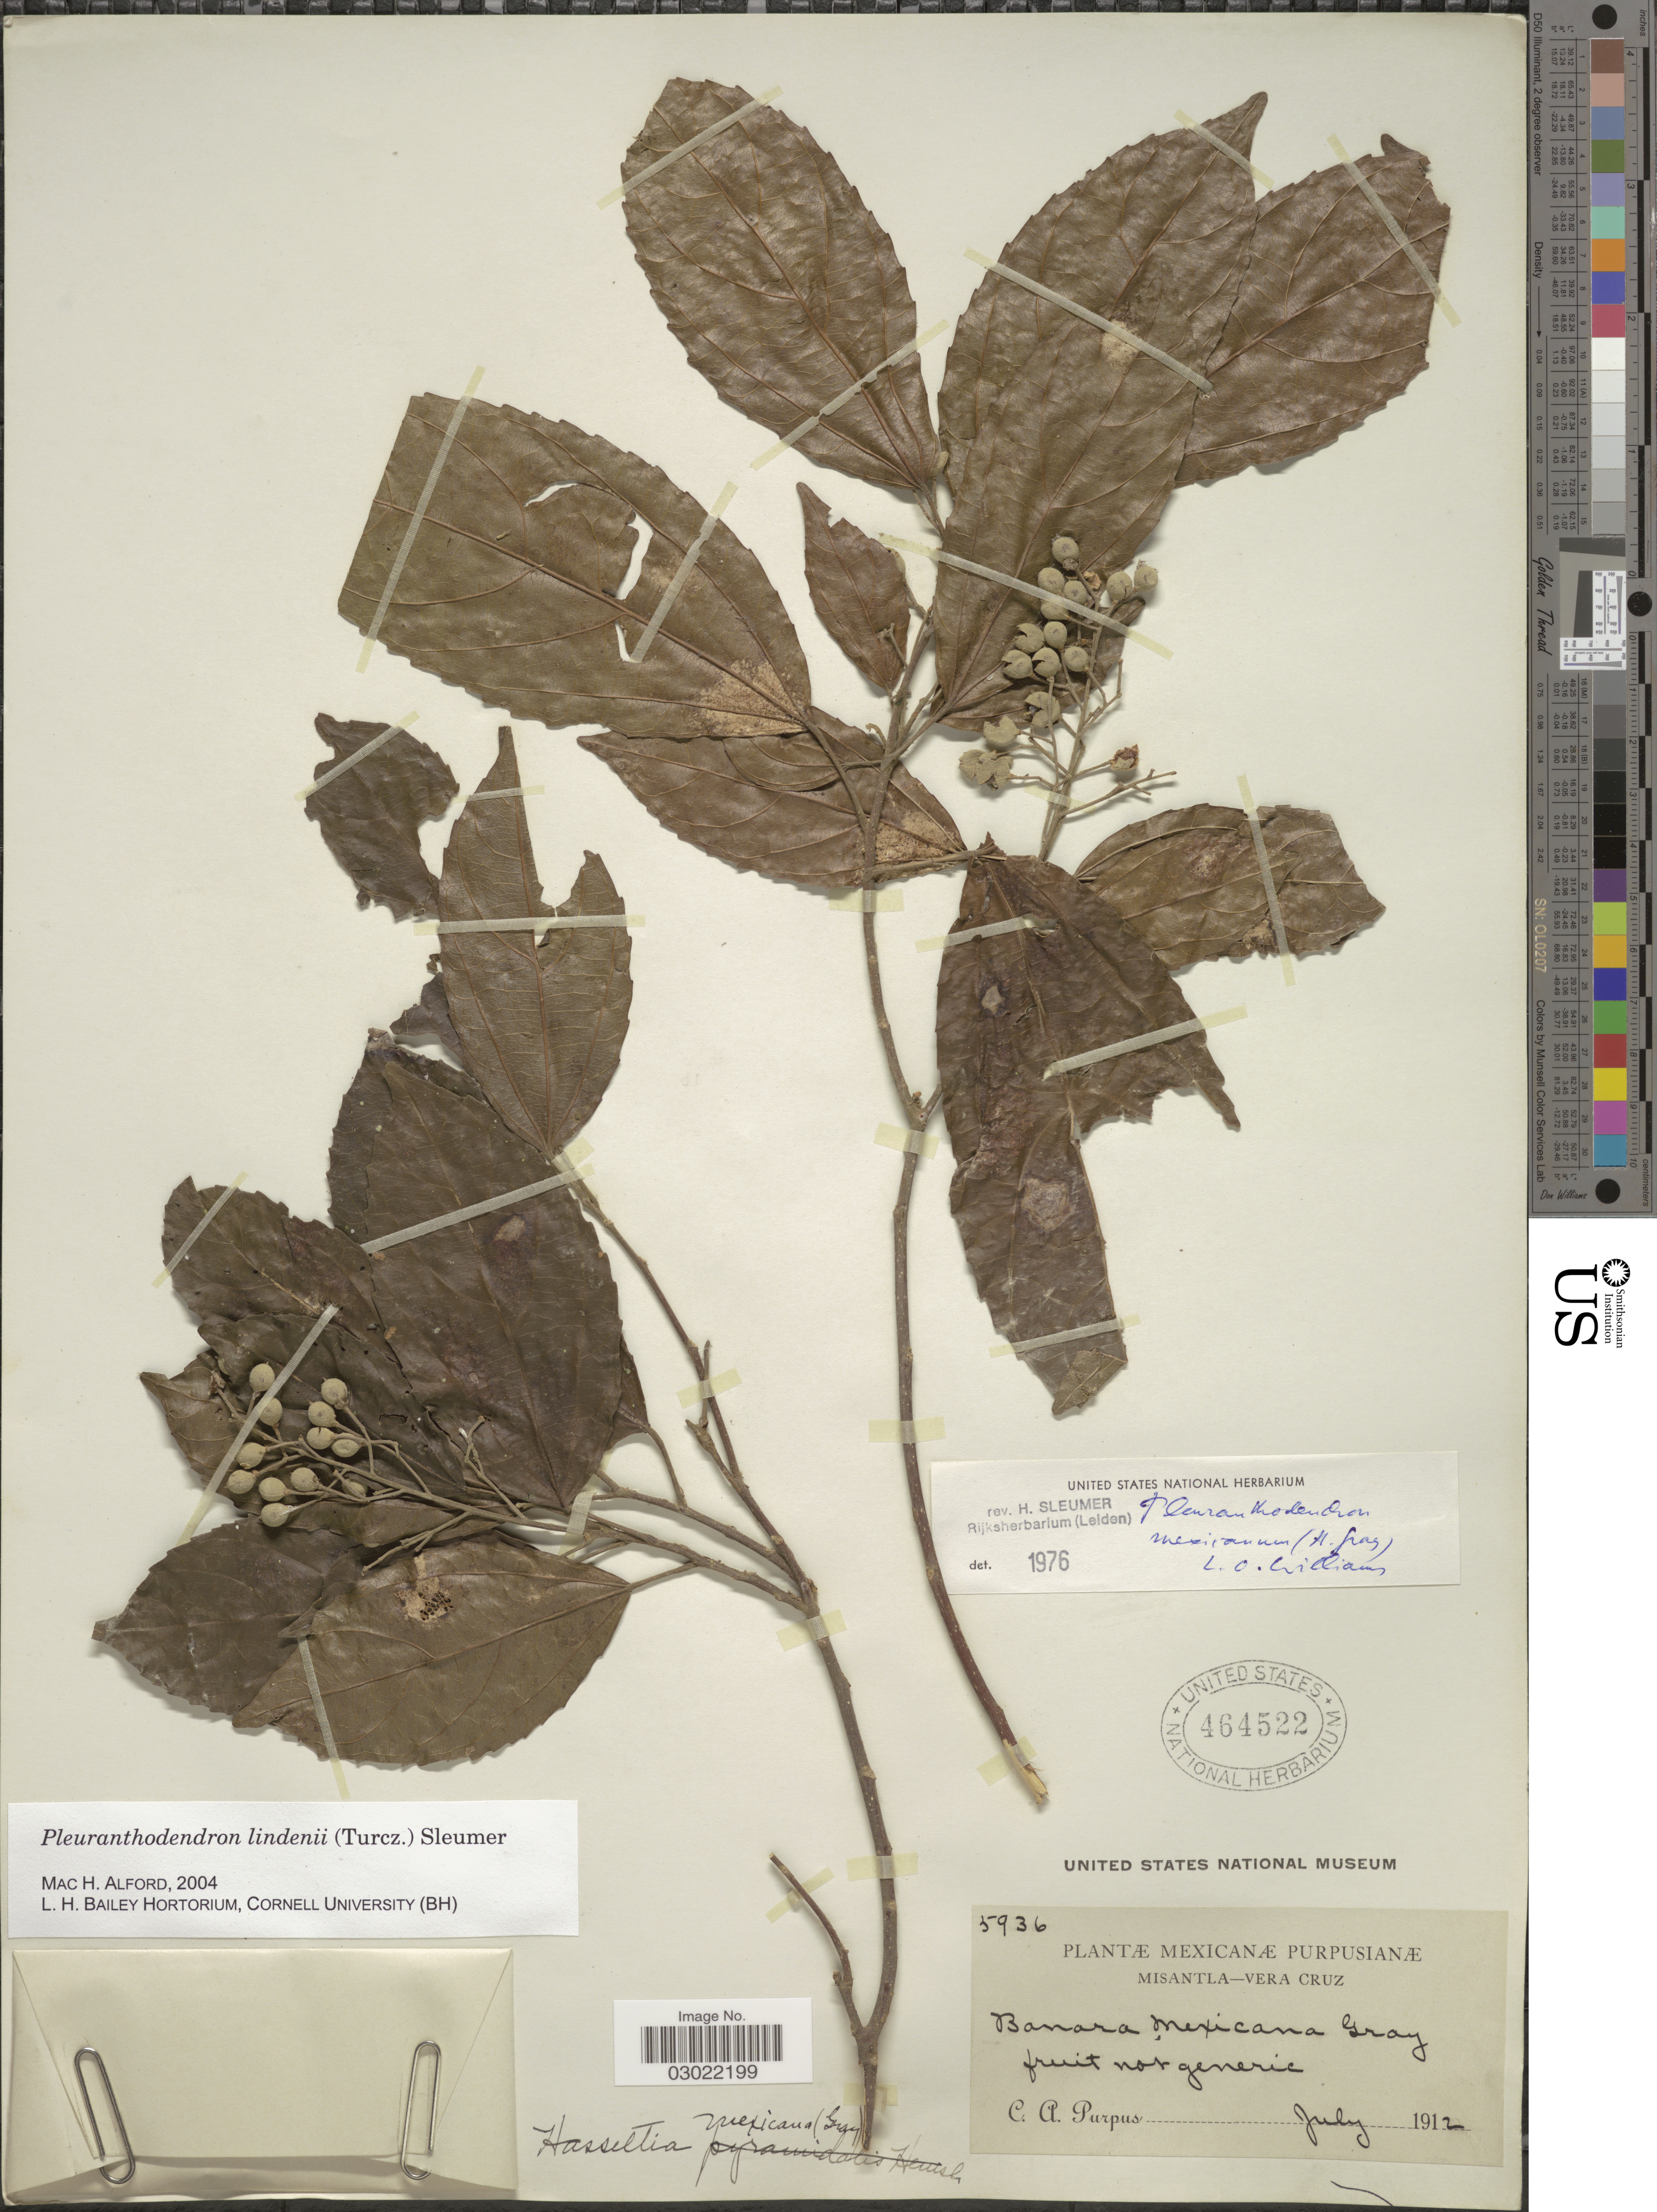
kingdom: Plantae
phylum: Tracheophyta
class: Magnoliopsida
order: Malpighiales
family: Salicaceae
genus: Pleuranthodendron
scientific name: Pleuranthodendron lindenii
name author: (Turcz.) Sleumer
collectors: C. A. Purpus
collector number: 5936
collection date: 1912-07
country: Mexico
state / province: Veracruz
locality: Misantla-Vera Cruz.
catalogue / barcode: US 464522